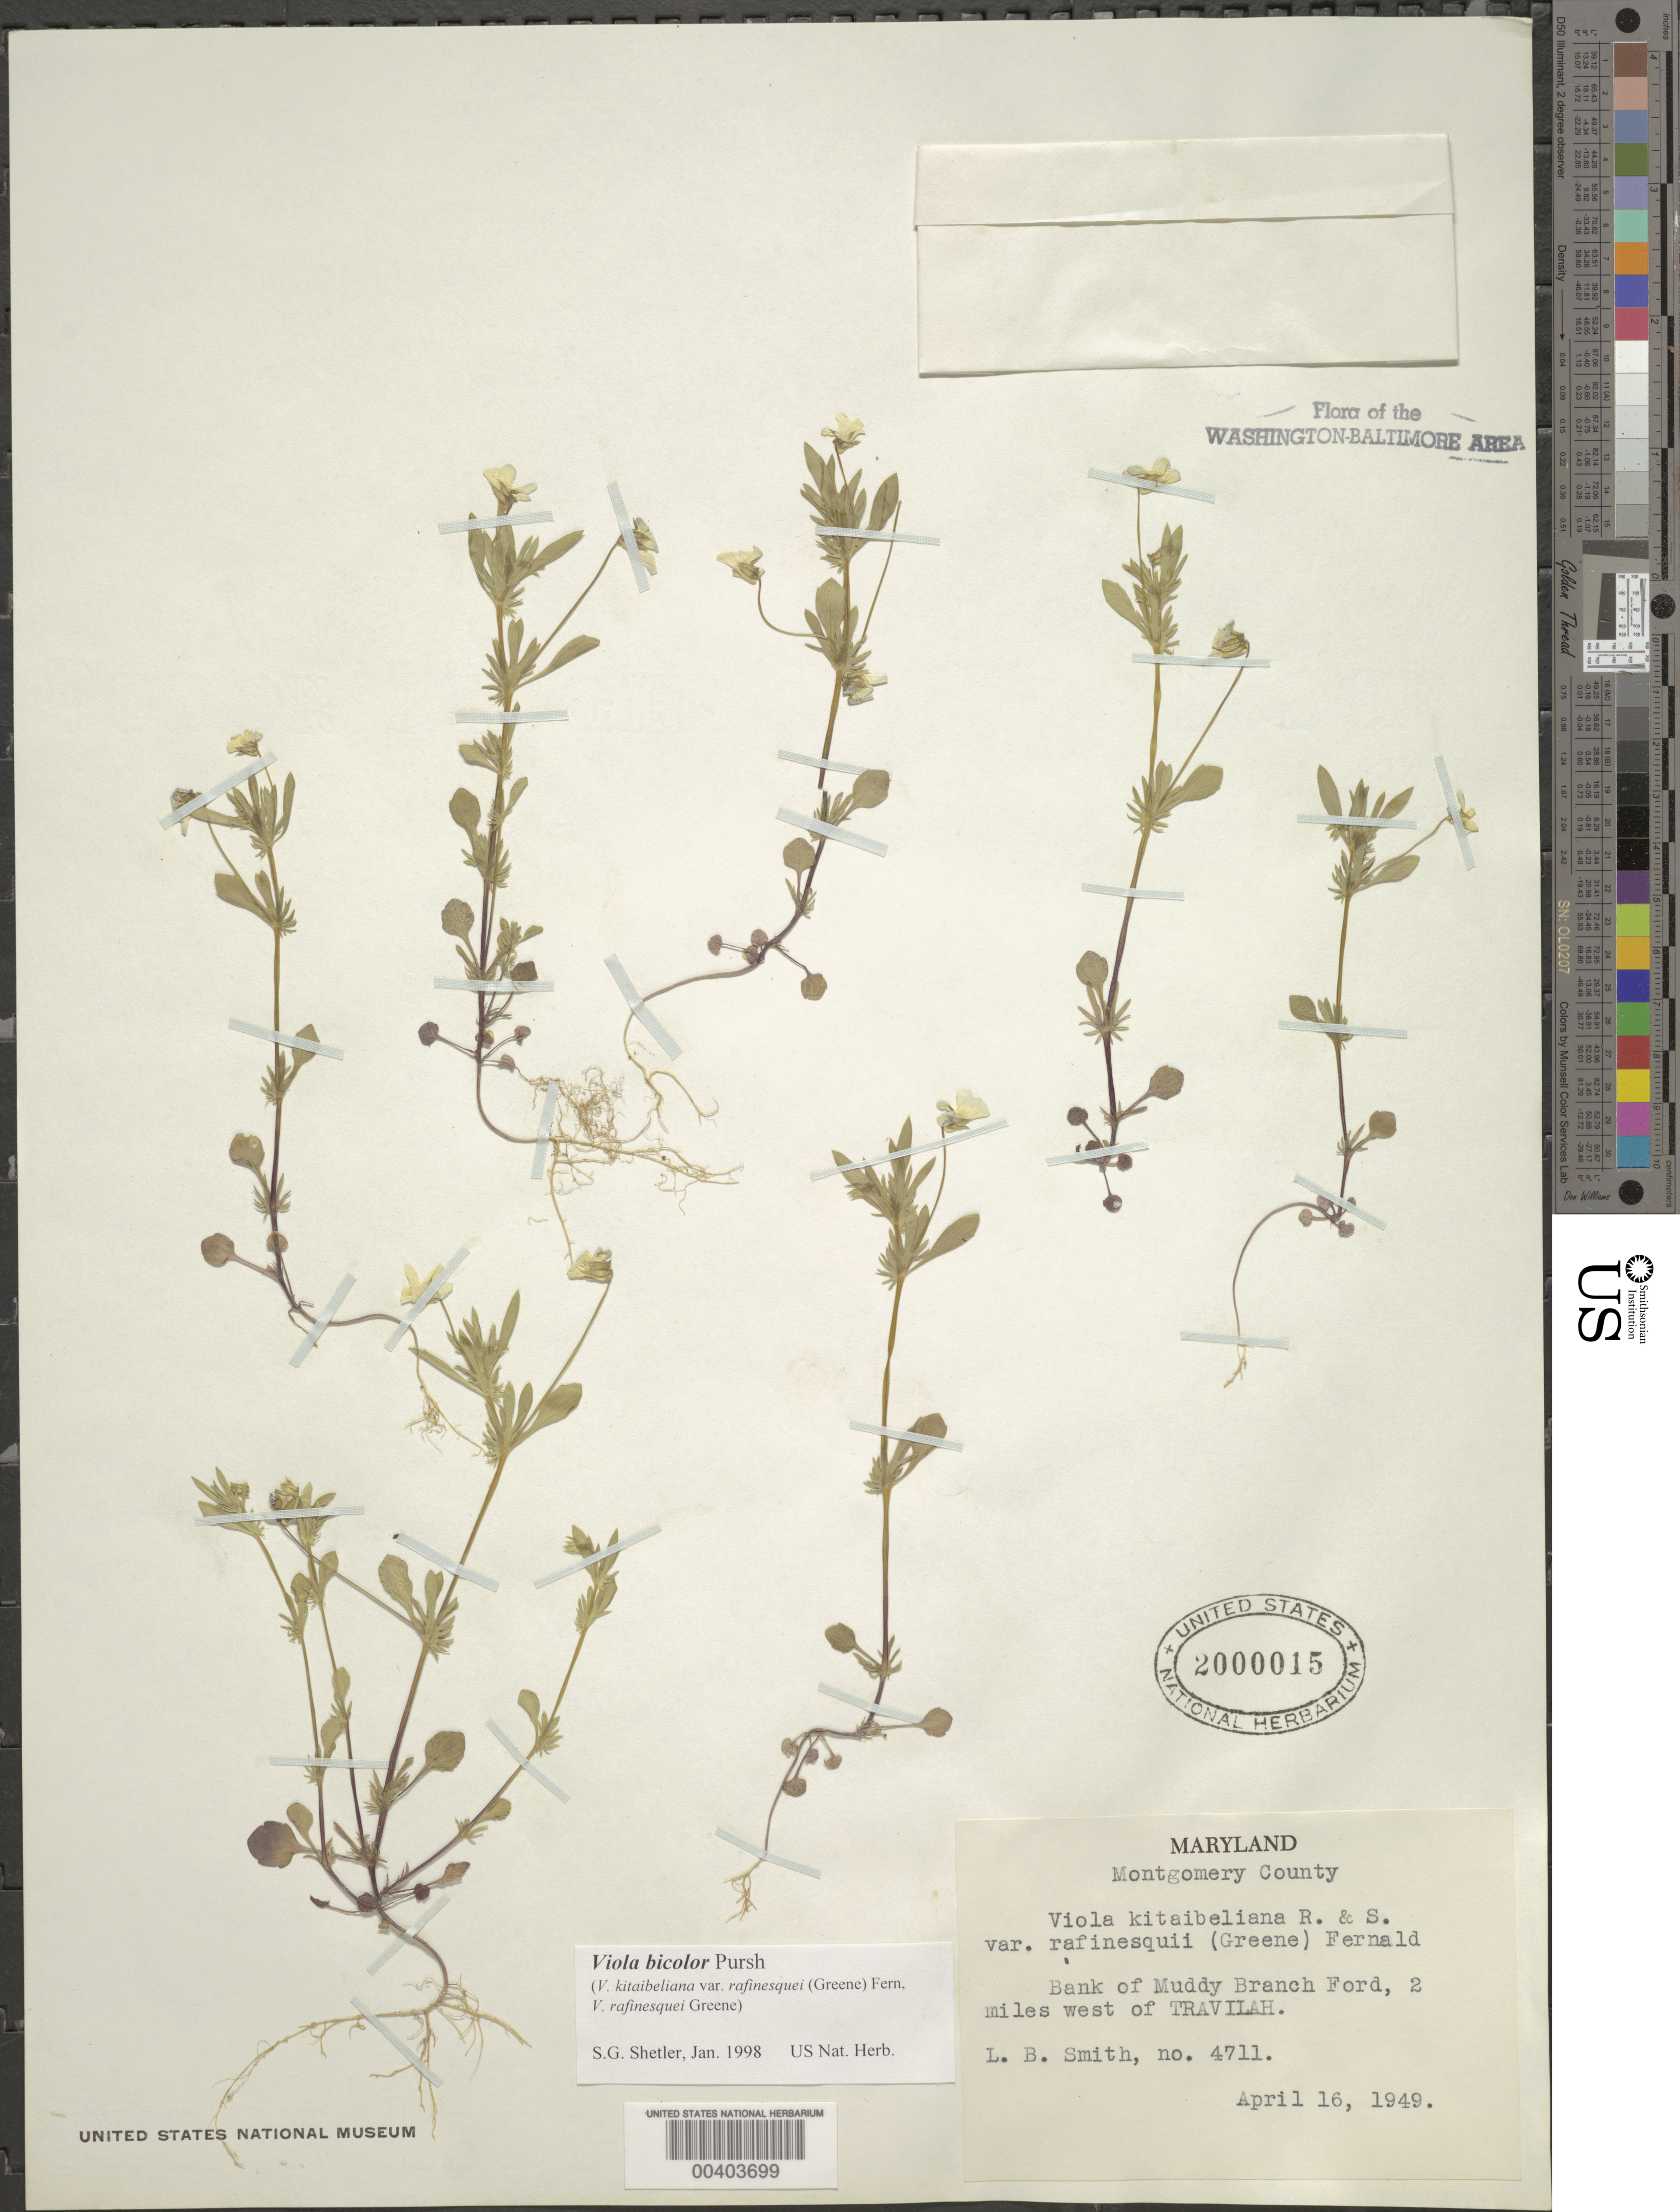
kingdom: Plantae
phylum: Tracheophyta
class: Magnoliopsida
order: Malpighiales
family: Violaceae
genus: Viola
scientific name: Viola bicolor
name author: Pursh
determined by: Shetler, Stanwyn G., (US), NMNH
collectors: L. Smith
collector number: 4711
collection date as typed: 16 Apr 1949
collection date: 1949-04-16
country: United States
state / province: Maryland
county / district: Montgomery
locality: Muddy Branch Ford, west of Travilah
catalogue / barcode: US 2000015